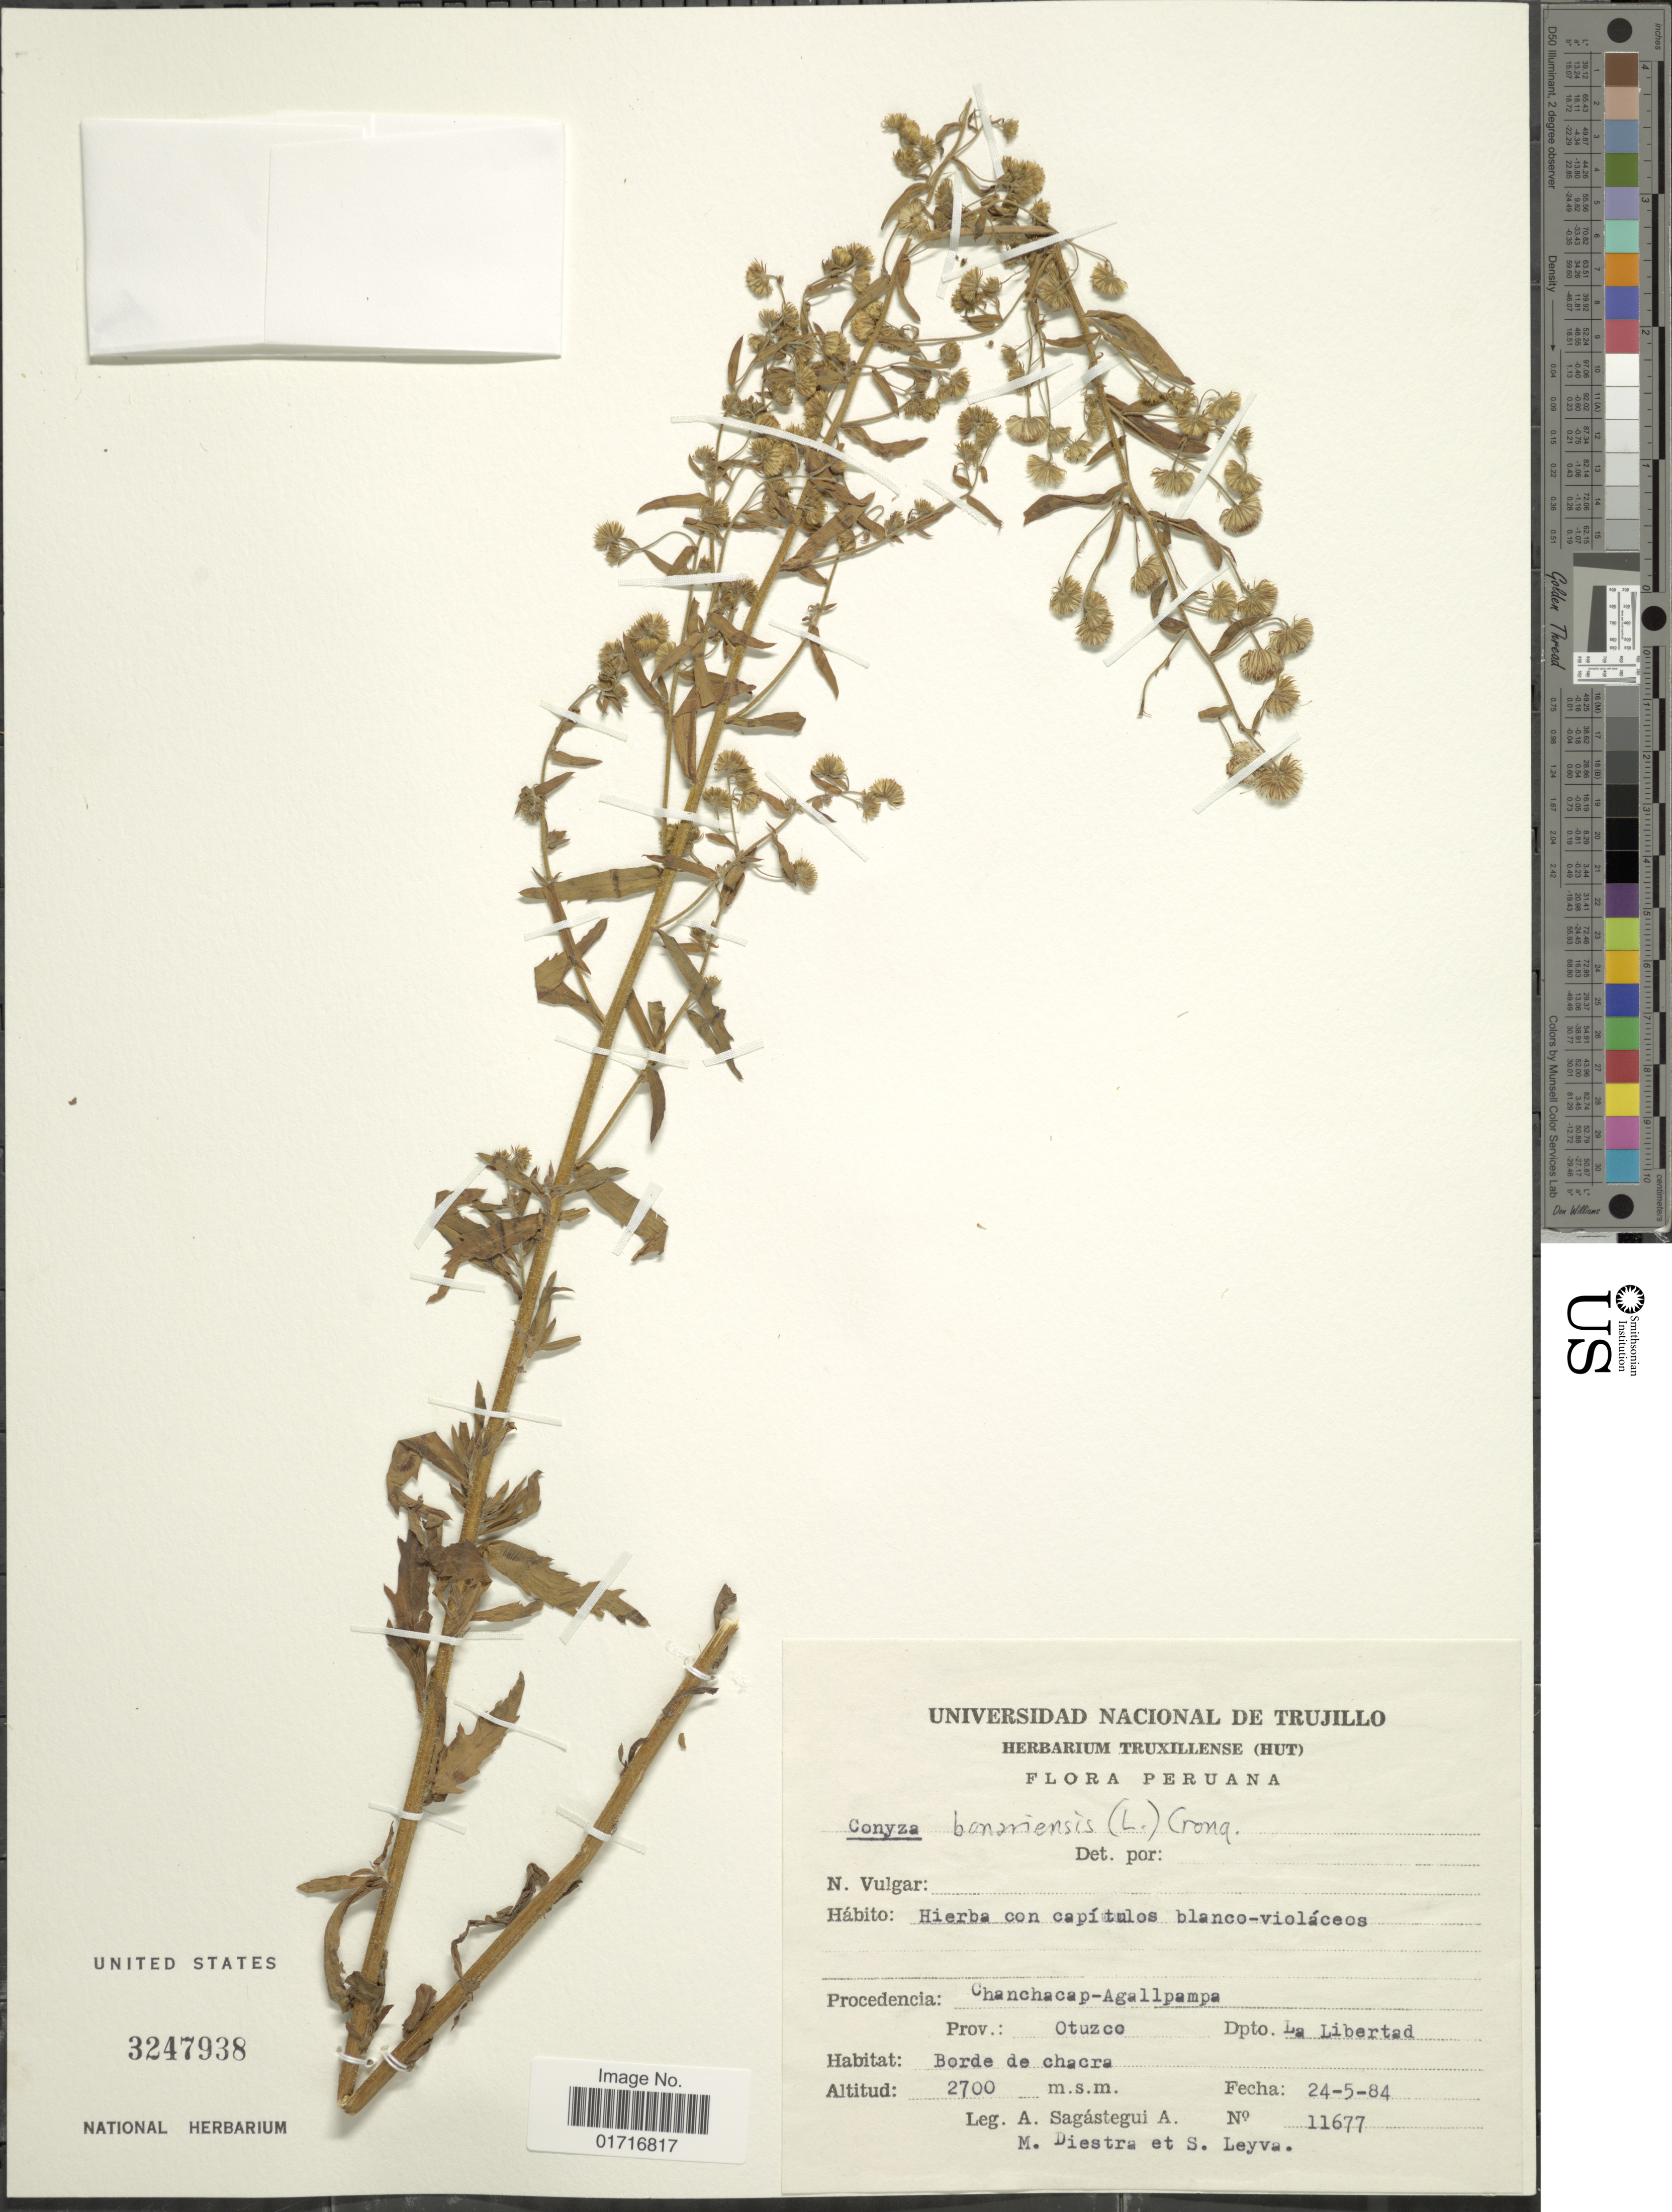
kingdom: Plantae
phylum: Tracheophyta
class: Magnoliopsida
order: Asterales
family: Asteraceae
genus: Conyza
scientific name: Conyza bonariensis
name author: (L.) Cronq.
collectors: A. Sagástegui A.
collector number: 11677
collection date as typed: Transcribed d/m/y: 24/5/84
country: Peru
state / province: La Libertad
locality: Chanchacap-Agallpampa, Prov.: Otuzco, Dpto. La Libertad.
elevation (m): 2700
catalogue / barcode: US 3247938